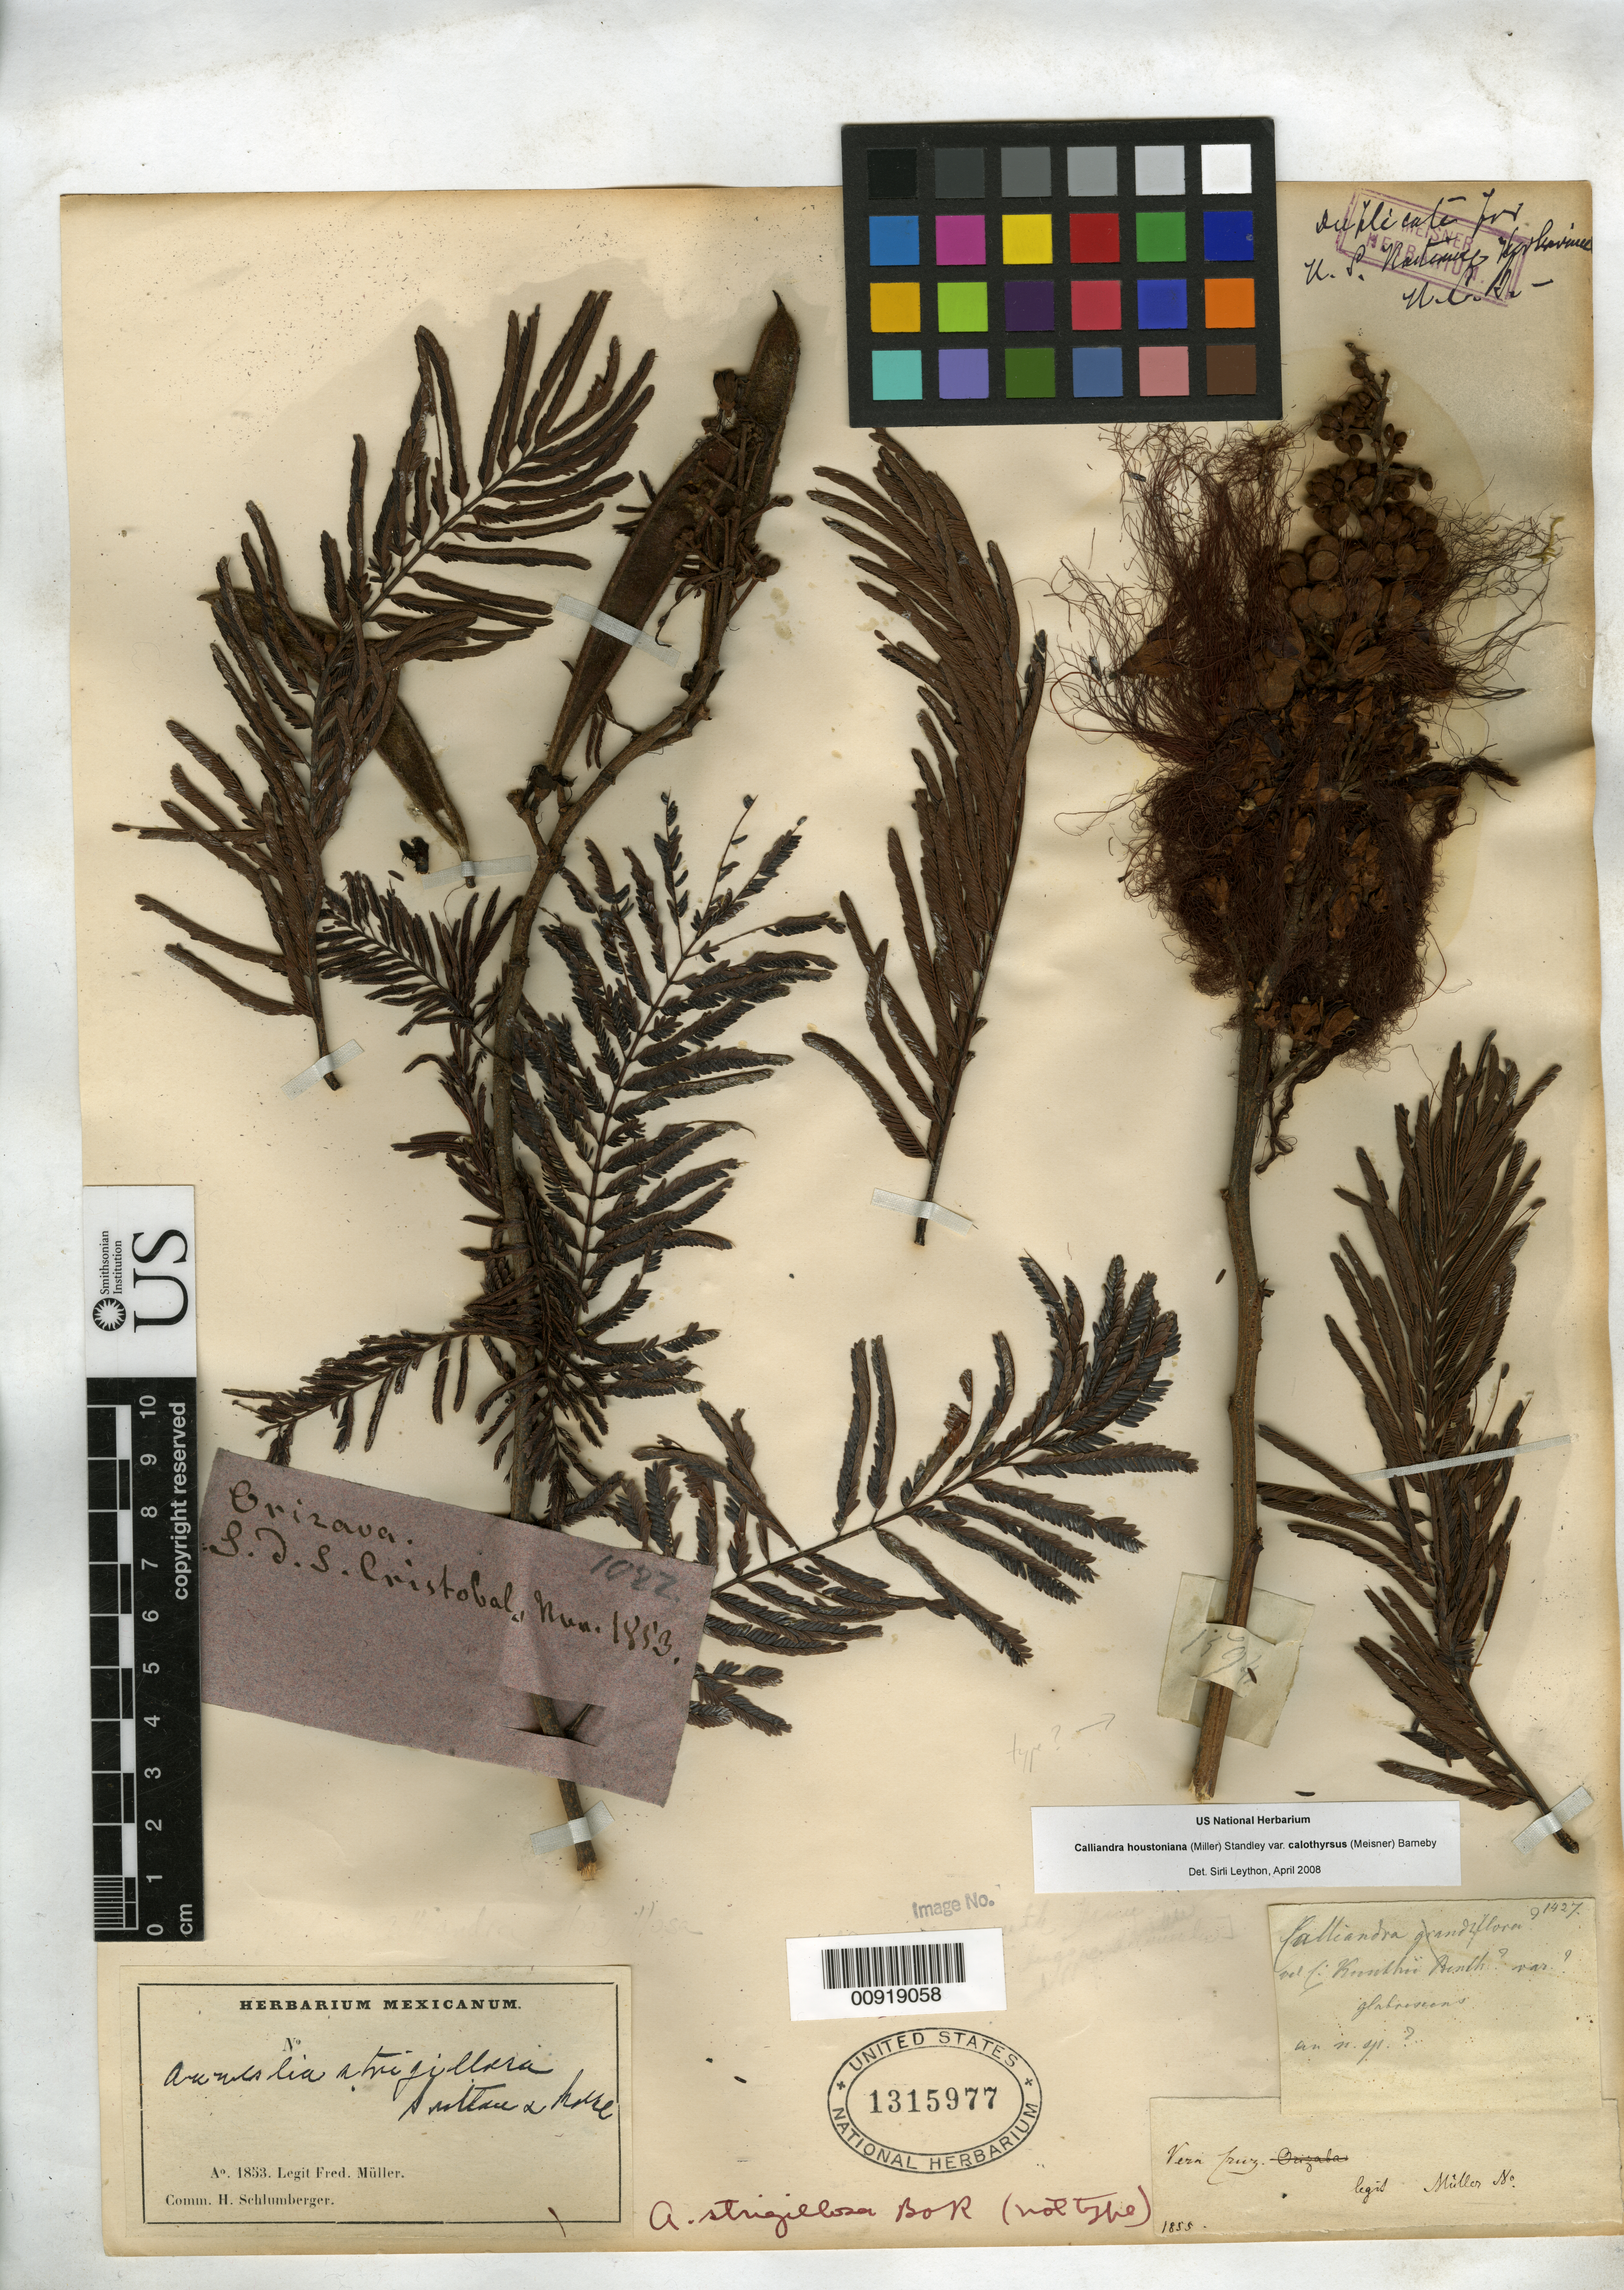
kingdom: Plantae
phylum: Tracheophyta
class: Magnoliopsida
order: Fabales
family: Fabaceae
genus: Anneslia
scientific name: Anneslia strigillosa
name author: Britton & Rose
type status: Possible Type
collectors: F. R. Muller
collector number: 1022 & 1594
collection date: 1853,1855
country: Mexico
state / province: Veracruz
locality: Veracruz (possibly Orizaba).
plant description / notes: This sheet is apparently mounted with 2 collections; right-hand specimen is 1594 (note tag on stem) and may be type. Type is F. Mueller [Müller] 1594, collected 1853.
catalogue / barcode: US 1315977